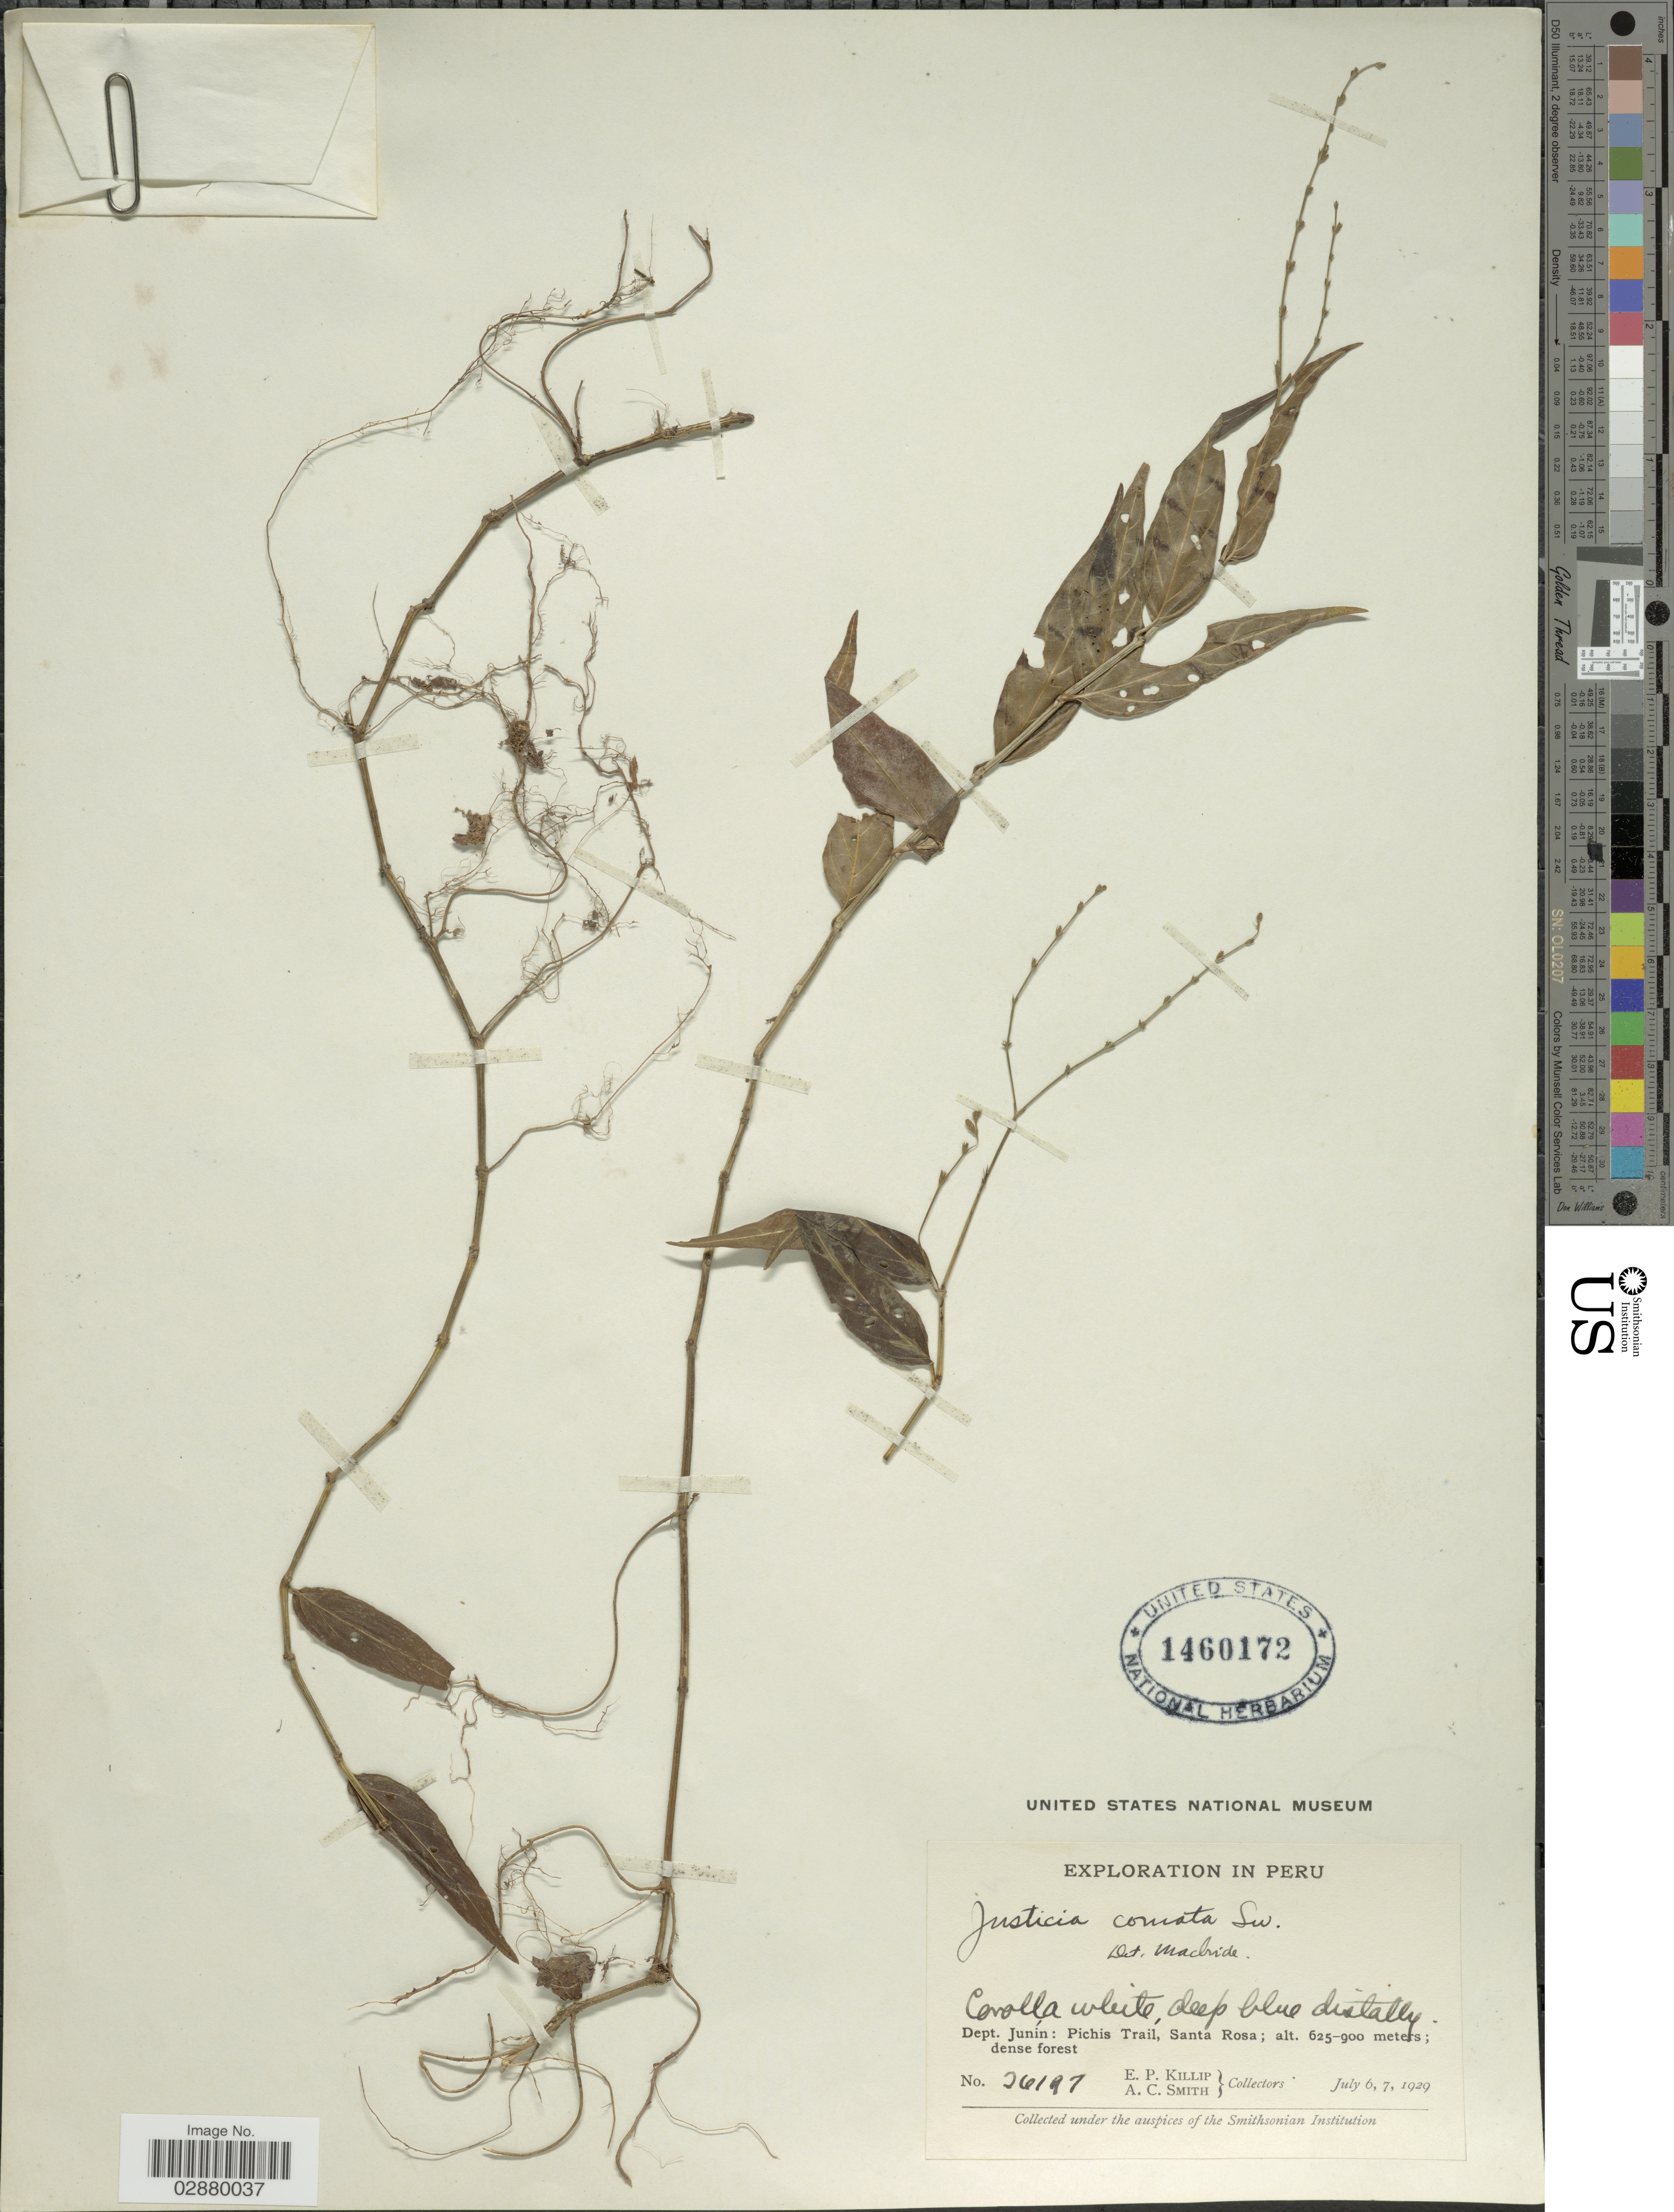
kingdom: Plantae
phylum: Tracheophyta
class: Magnoliopsida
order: Lamiales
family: Acanthaceae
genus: Justicia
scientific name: Justicia pectoralis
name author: Jacq.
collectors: E. P. Killip & A. C. Smith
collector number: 26197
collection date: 1929-07-06/1929-07-07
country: Peru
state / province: Junín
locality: Dept. Junín: Pichis Trail, Santa Rosa.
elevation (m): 625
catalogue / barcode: US 1460172